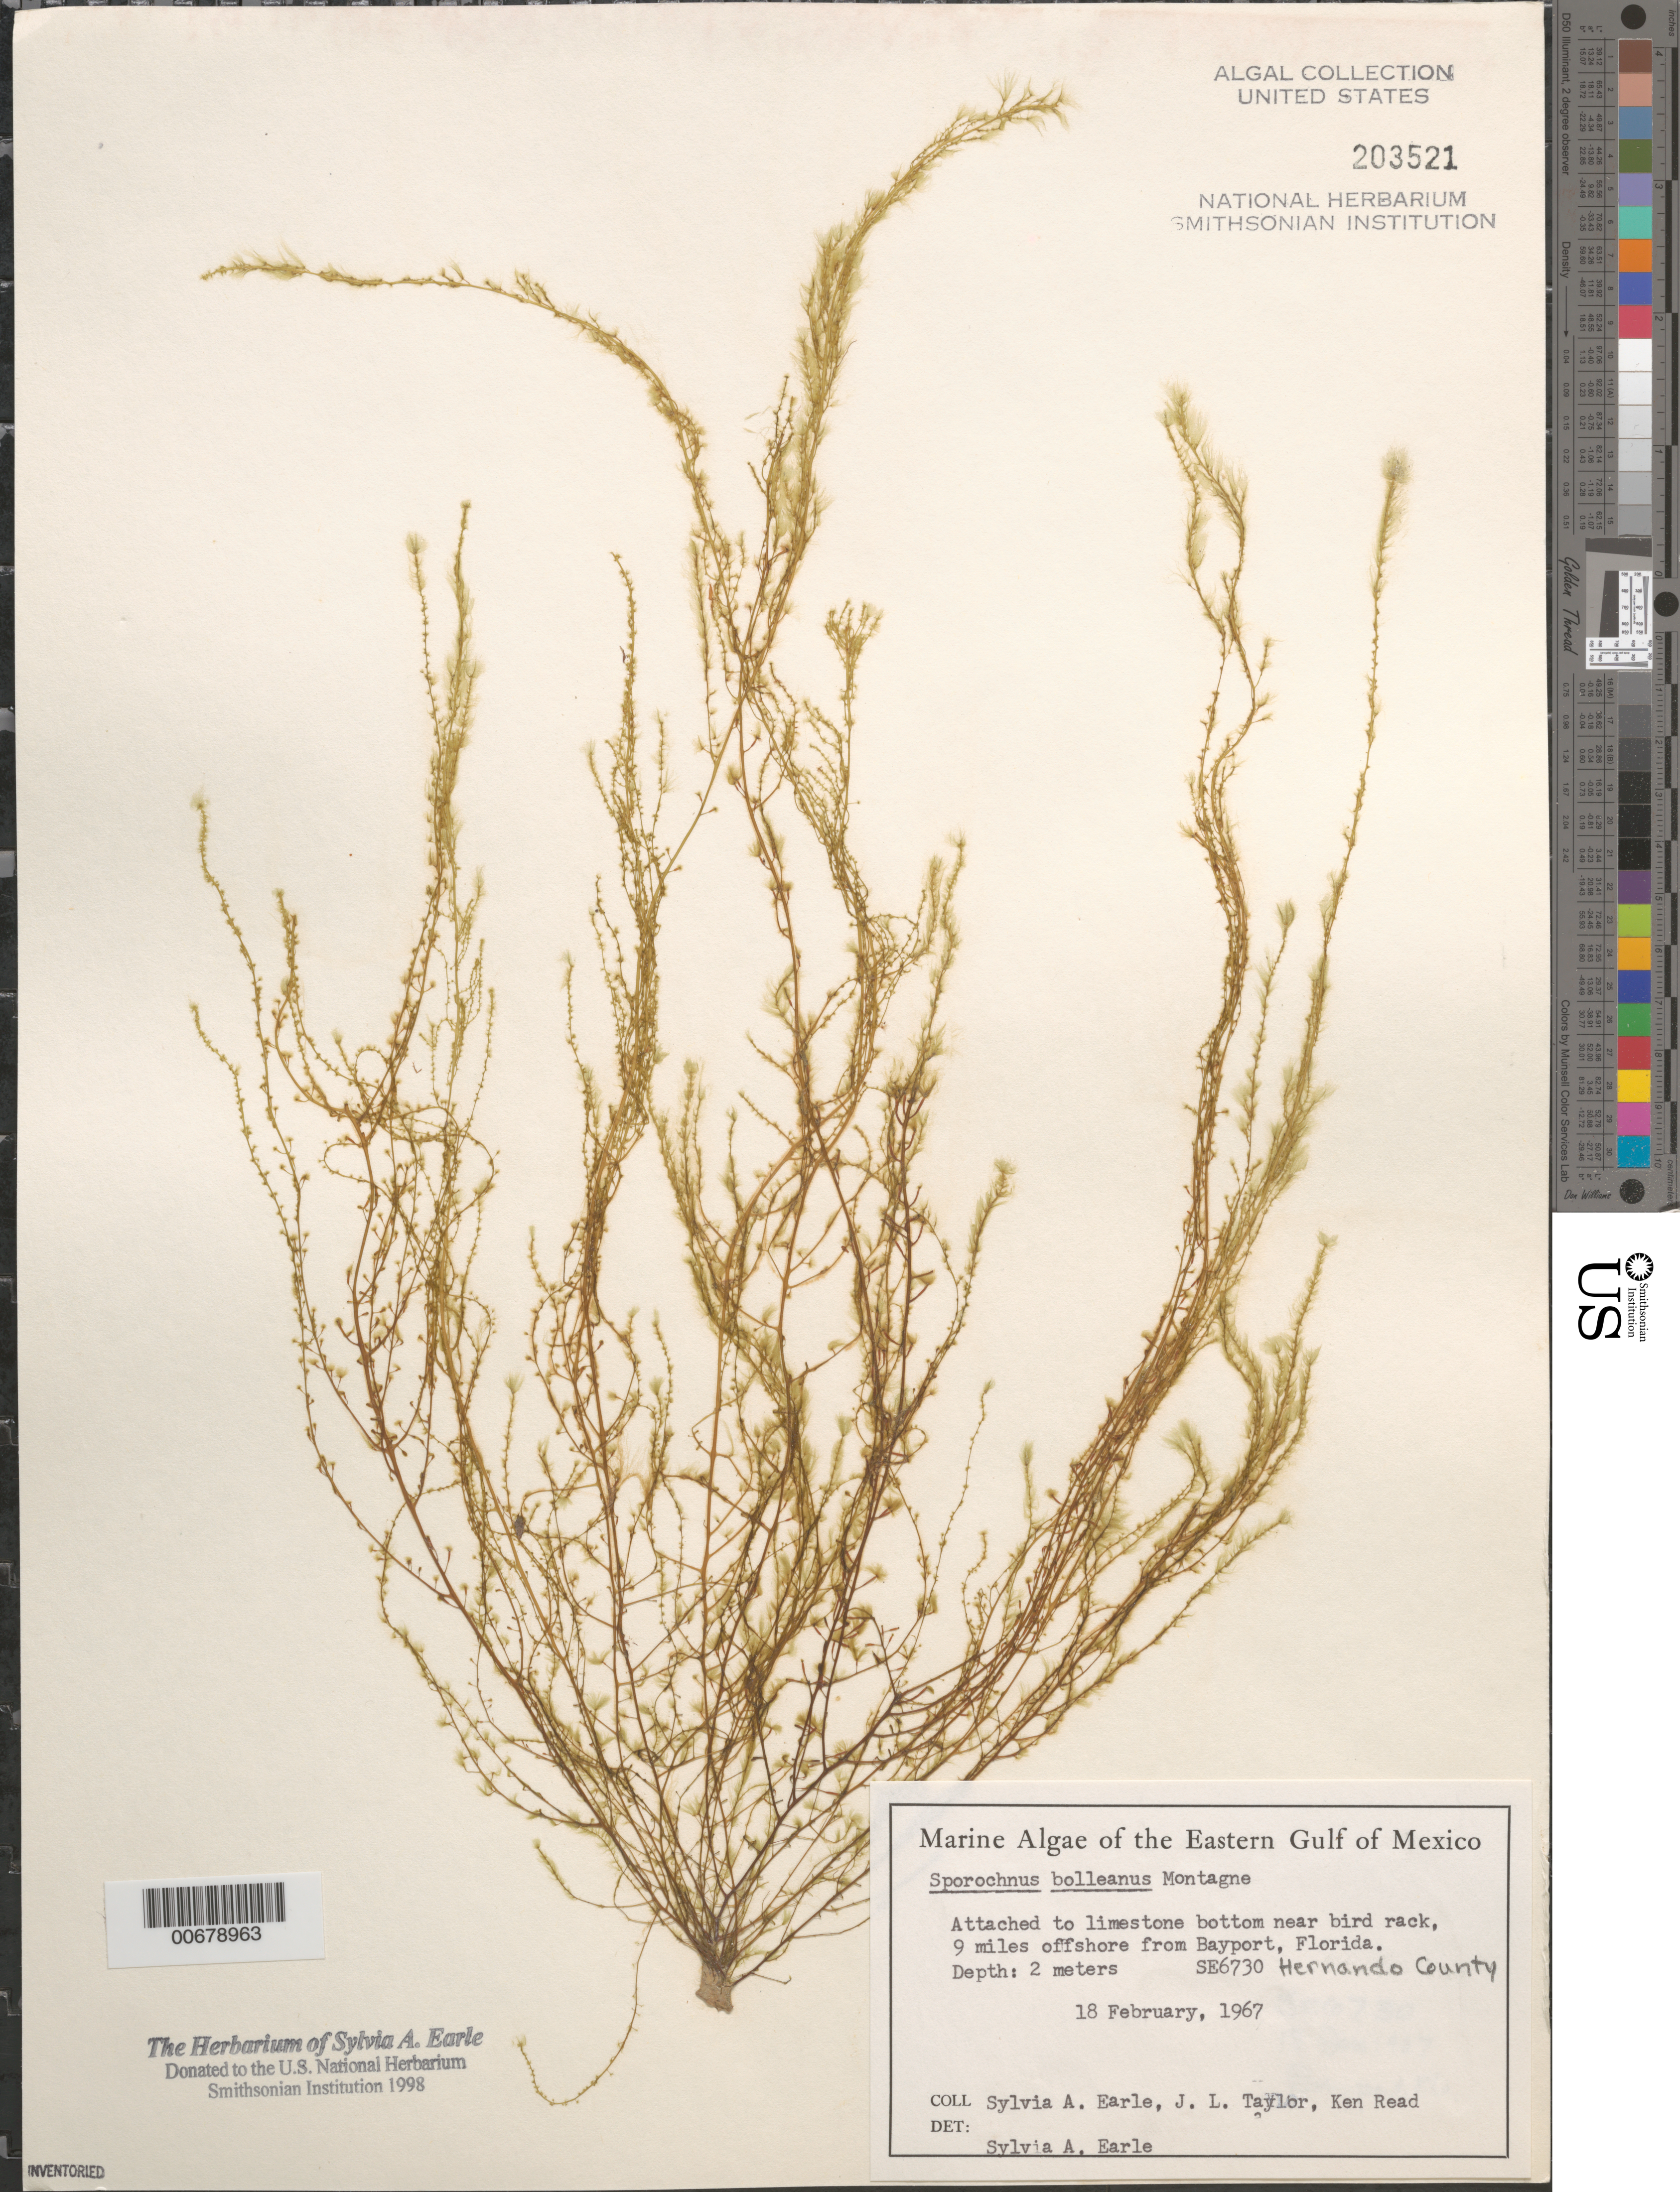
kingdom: Chromista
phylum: Ochrophyta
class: Phaeophyceae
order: Sporochnales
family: Sporochnaceae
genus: Sporochnus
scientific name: Sporochnus bolleanus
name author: Mont.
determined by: Earle, S. A.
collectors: S. A. Earle, J. L. Taylor & K. Read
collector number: SE 6730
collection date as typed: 18 Feb 1967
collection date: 1967-02-18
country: United States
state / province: Florida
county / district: Hernando County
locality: Near bird rack 9 miles off Bayport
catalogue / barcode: US 203521